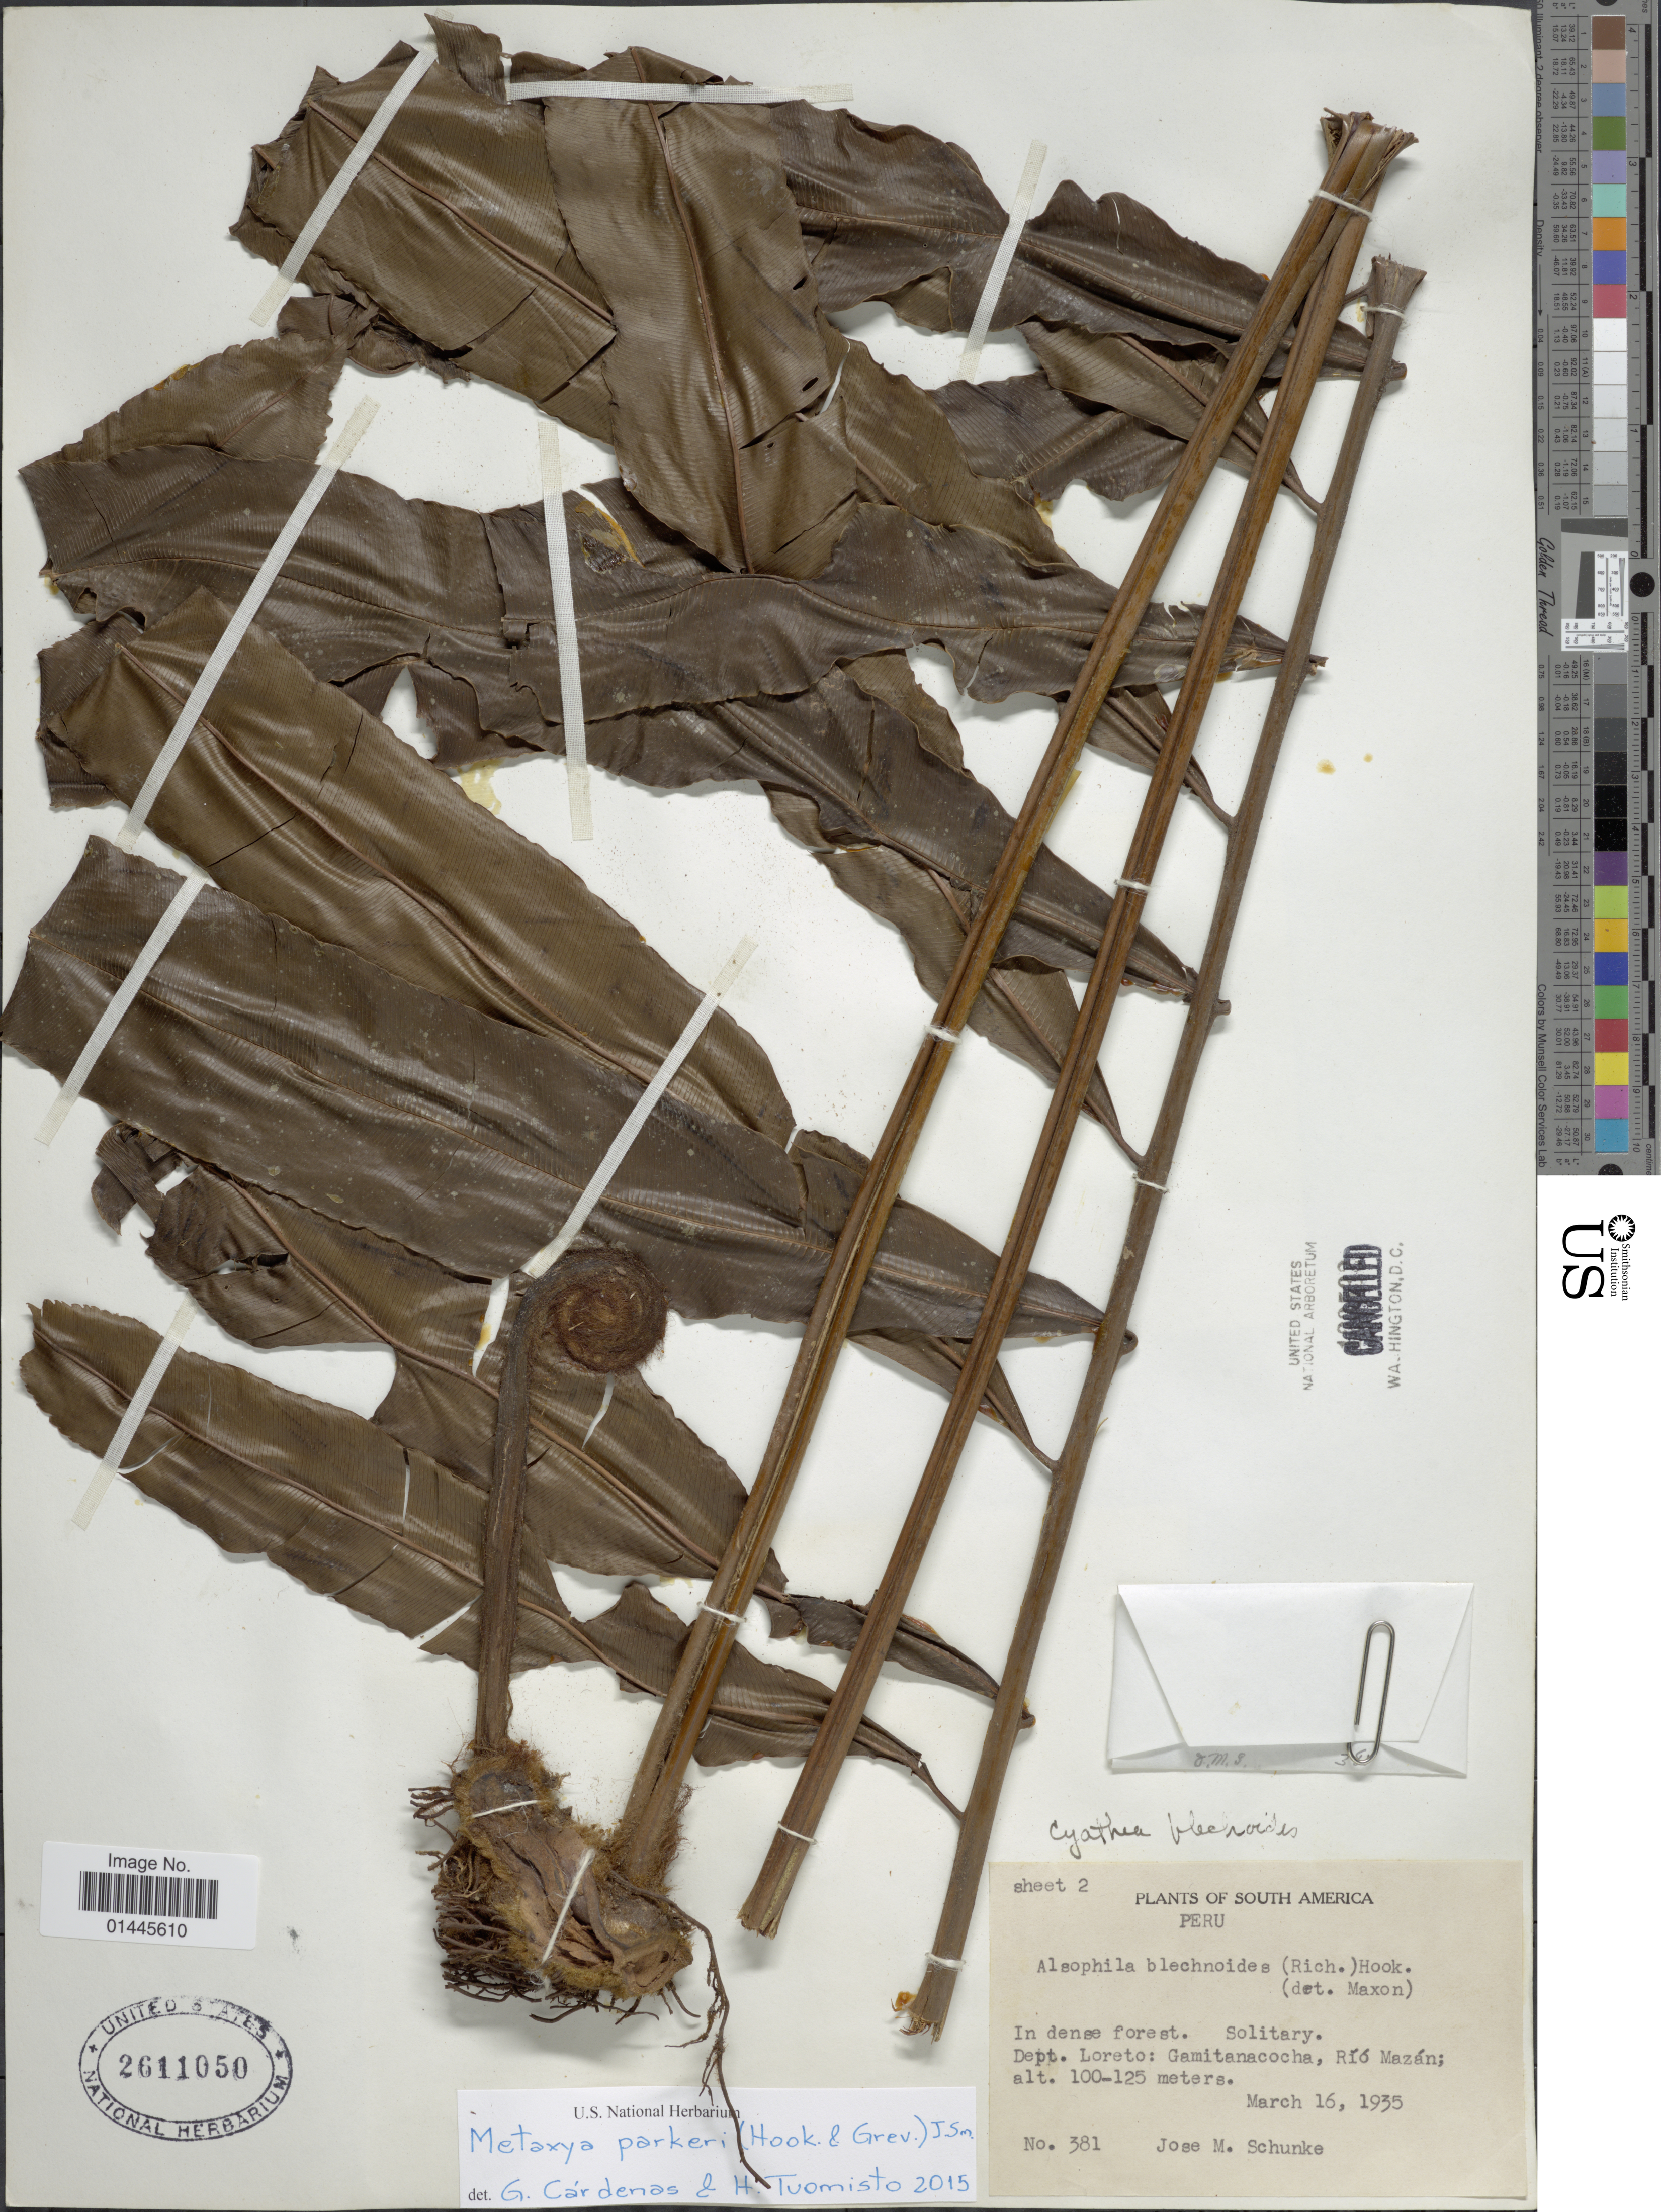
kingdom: Plantae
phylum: Tracheophyta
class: Polypodiopsida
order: Cyatheales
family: Metaxyaceae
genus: Metaxya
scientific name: Metaxya parkeri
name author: (Hook. & Grev.) J. Sm.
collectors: J. M. Schunke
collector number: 381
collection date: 1935-03-16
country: Peru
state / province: Loreto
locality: Gamitanacocha, Rio Mazan.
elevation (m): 100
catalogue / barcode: US 2611050